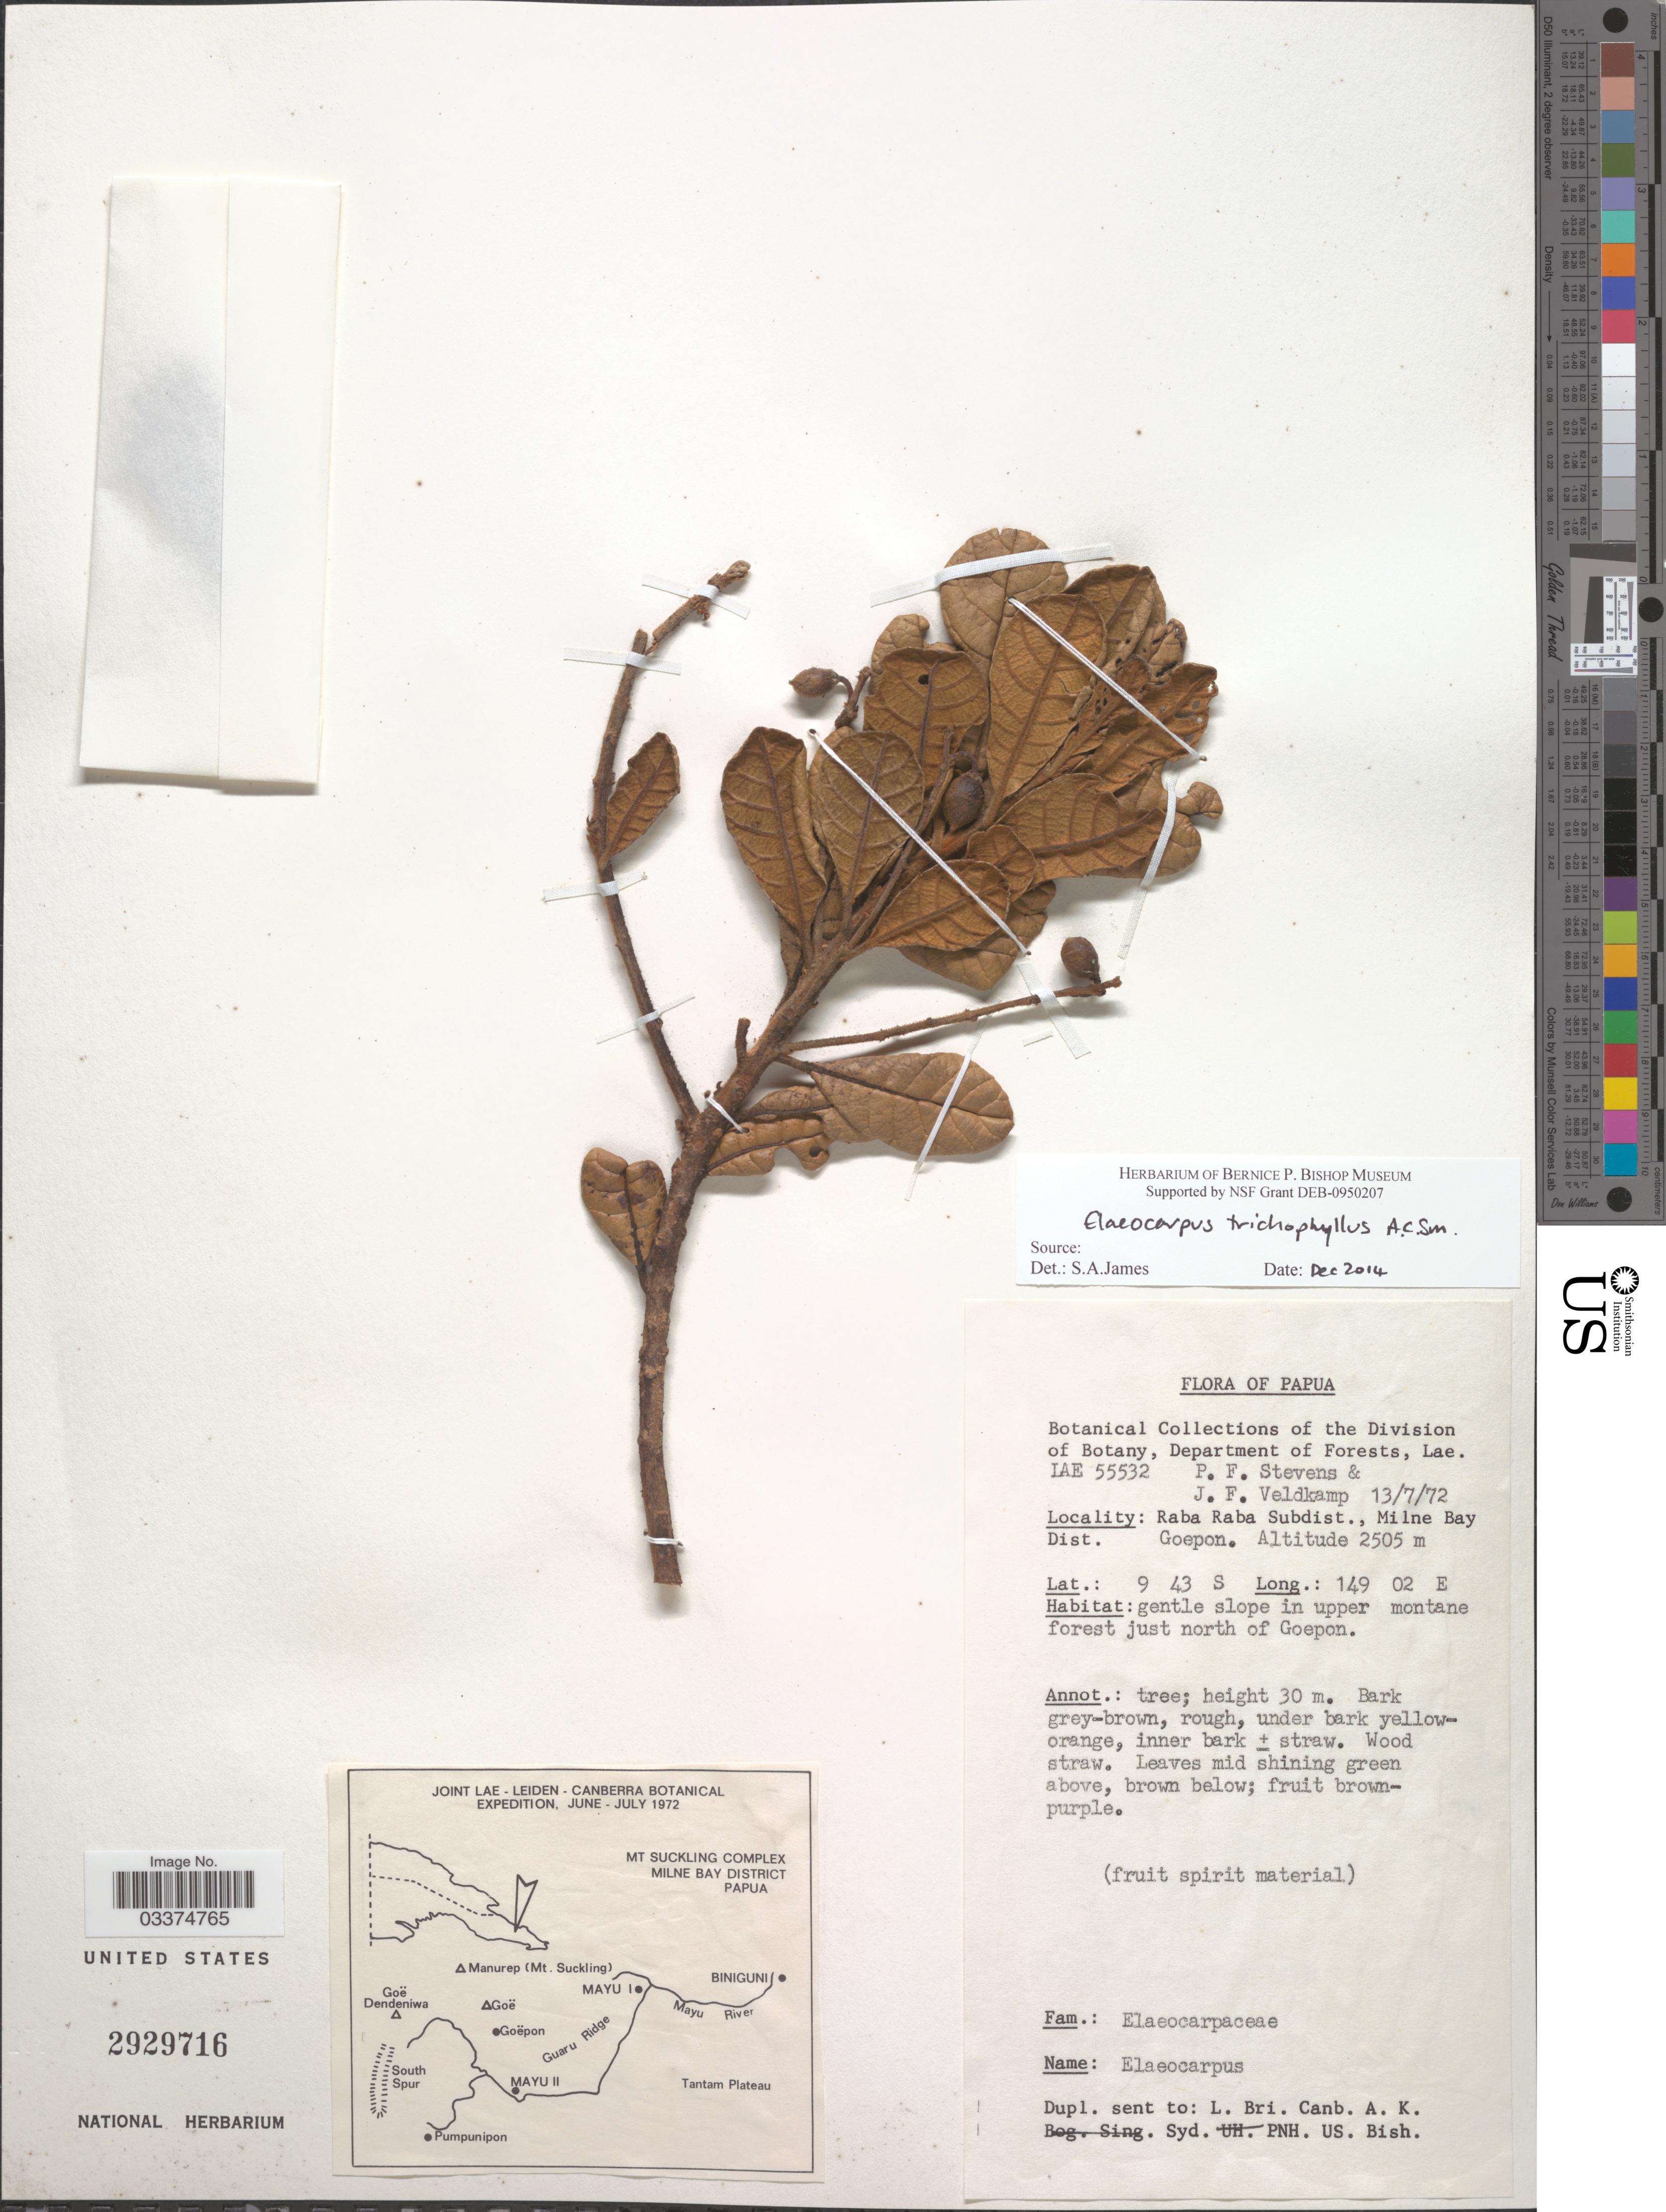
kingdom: Plantae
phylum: Tracheophyta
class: Magnoliopsida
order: Oxalidales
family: Elaeocarpaceae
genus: Elaeocarpus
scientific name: Elaeocarpus trichophyllus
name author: A.C. Sm.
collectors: P. F. Stevens & J. F. Veldkamp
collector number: LAE 55532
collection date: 1972-07-13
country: Papua New Guinea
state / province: Milne Bay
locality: Papua. Raba Raba Subdist., Milne Bay Dist. Goepon. Gentle slope in upper montane forest just north of Goepon.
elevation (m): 2505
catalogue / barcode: US 2929716